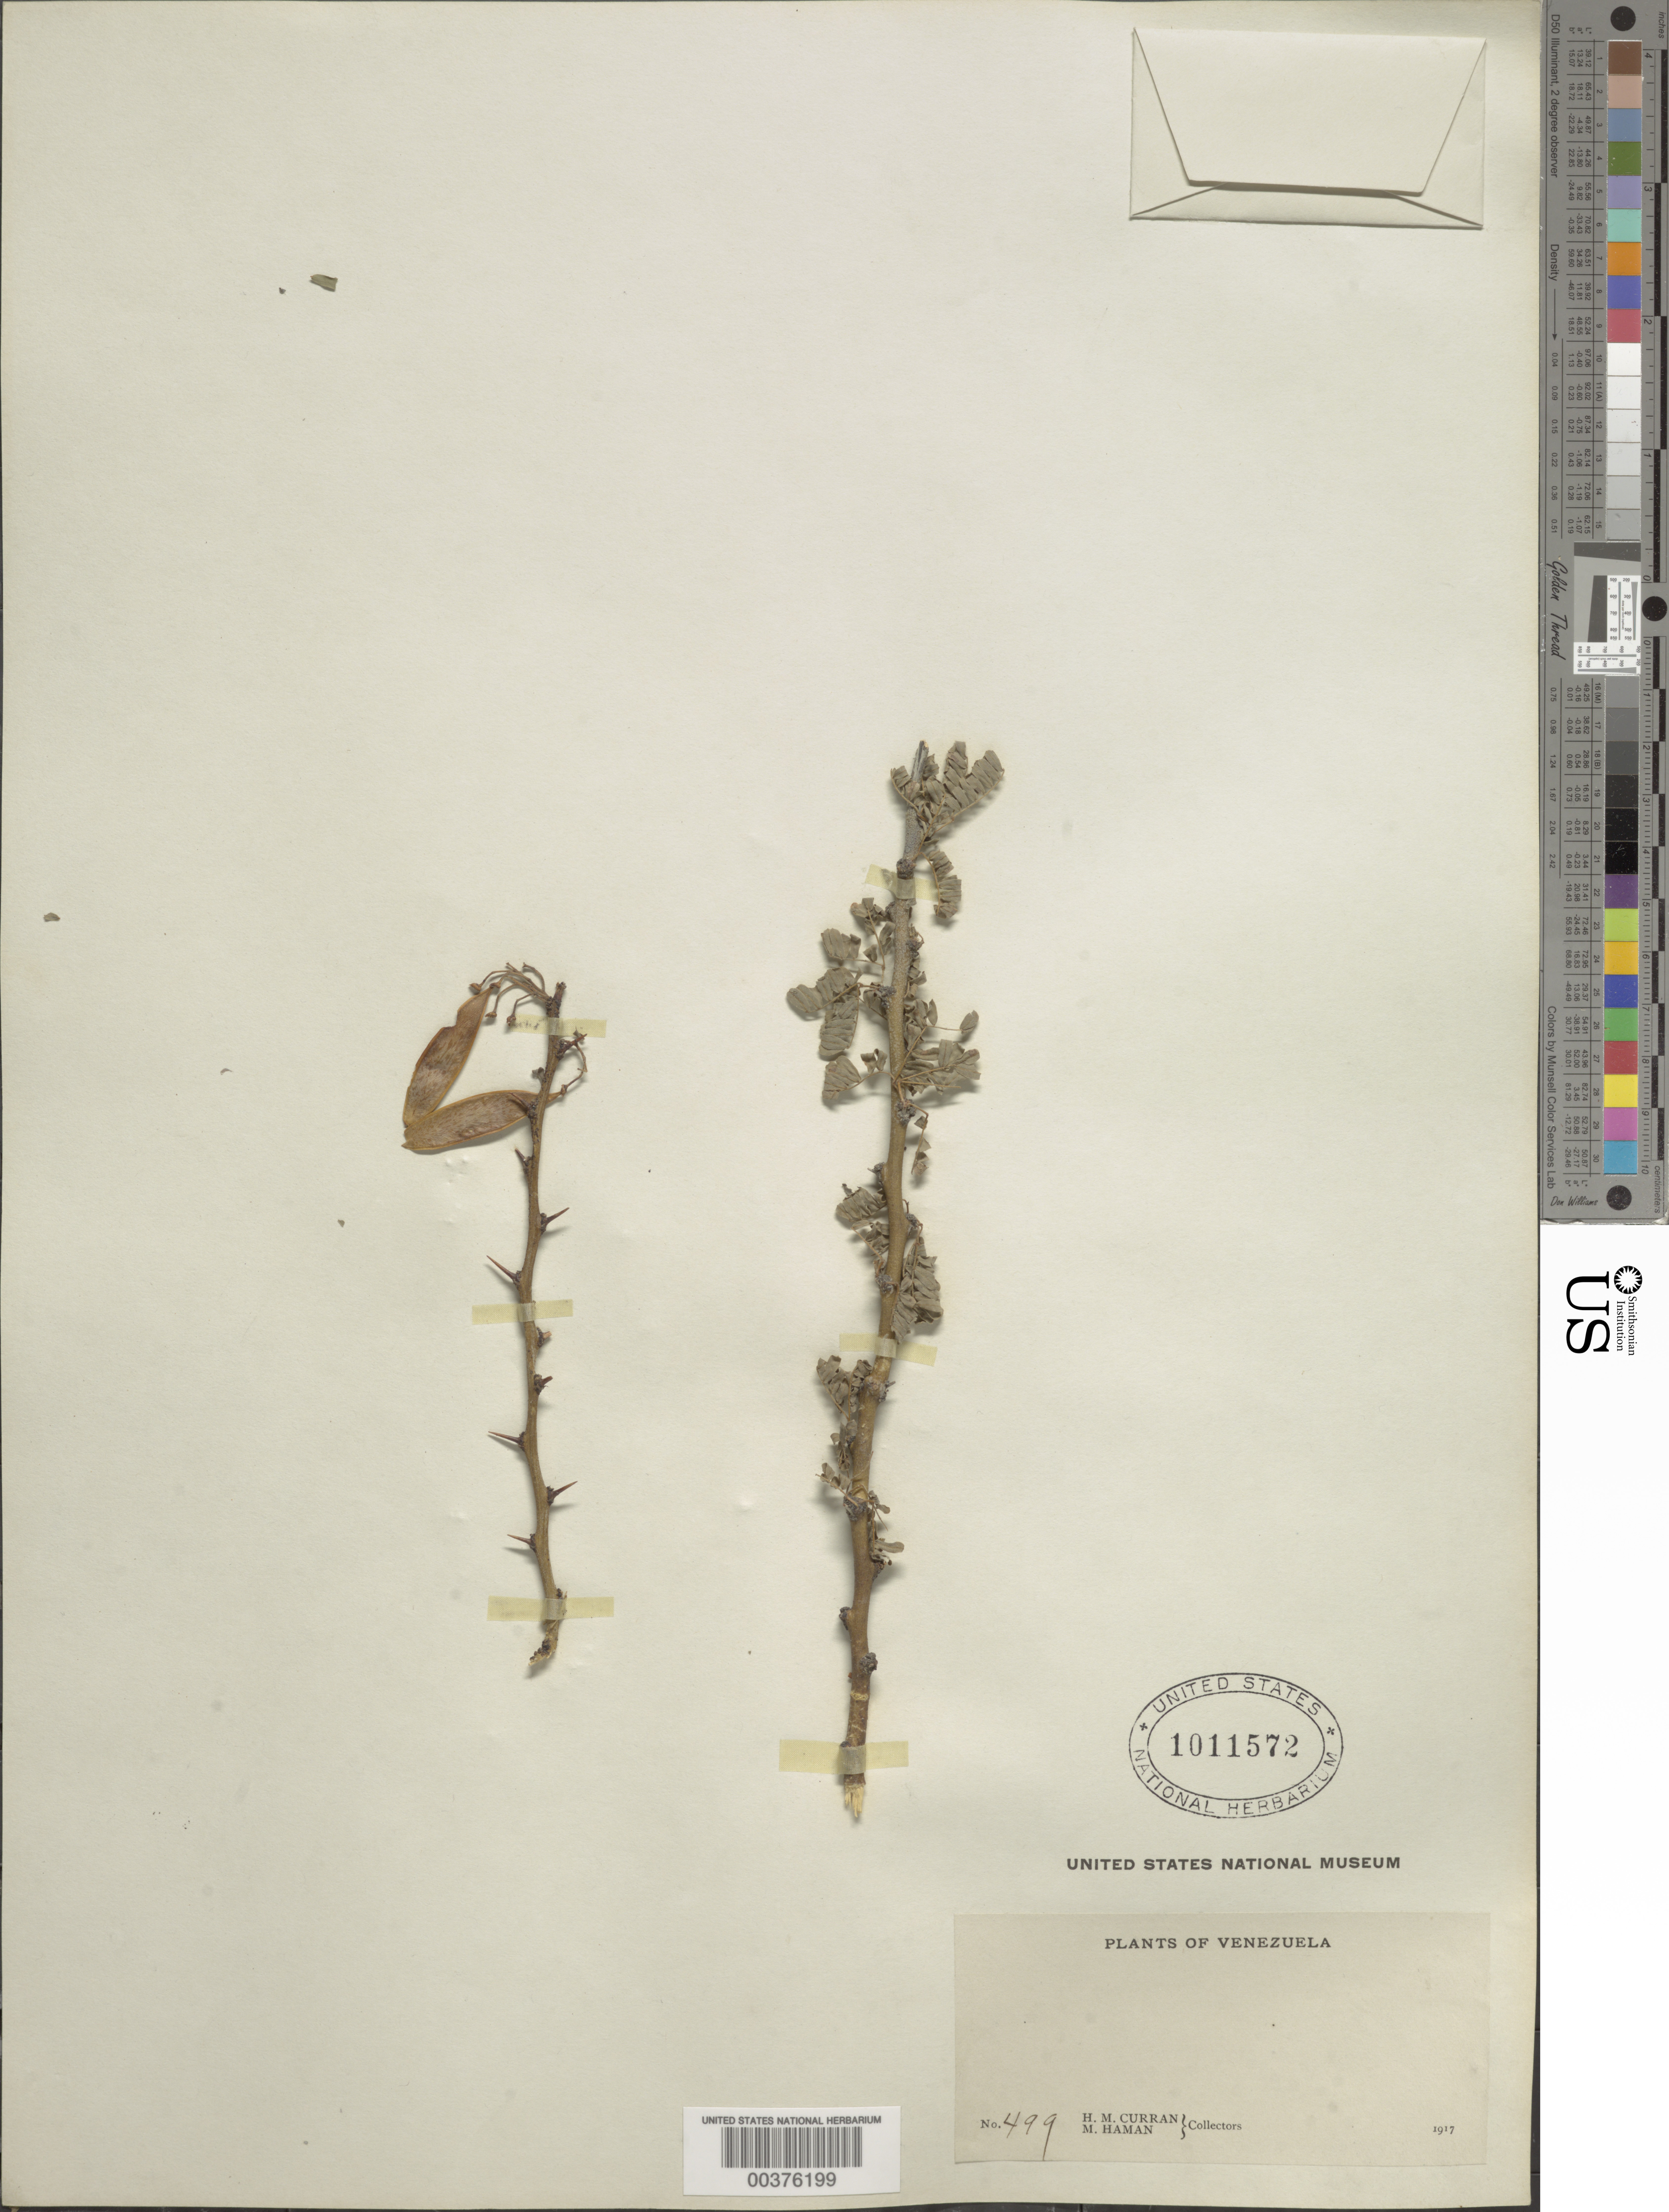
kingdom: Plantae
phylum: Tracheophyta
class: Magnoliopsida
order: Fabales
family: Fabaceae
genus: Parkinsonia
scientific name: Parkinsonia praecox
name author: (Ruiz & Pav.) J.E. Hawkins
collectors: H. M. Curran & M. Haman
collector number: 499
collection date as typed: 1917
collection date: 1917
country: Venezuela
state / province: Mérida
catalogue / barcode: US 1011572